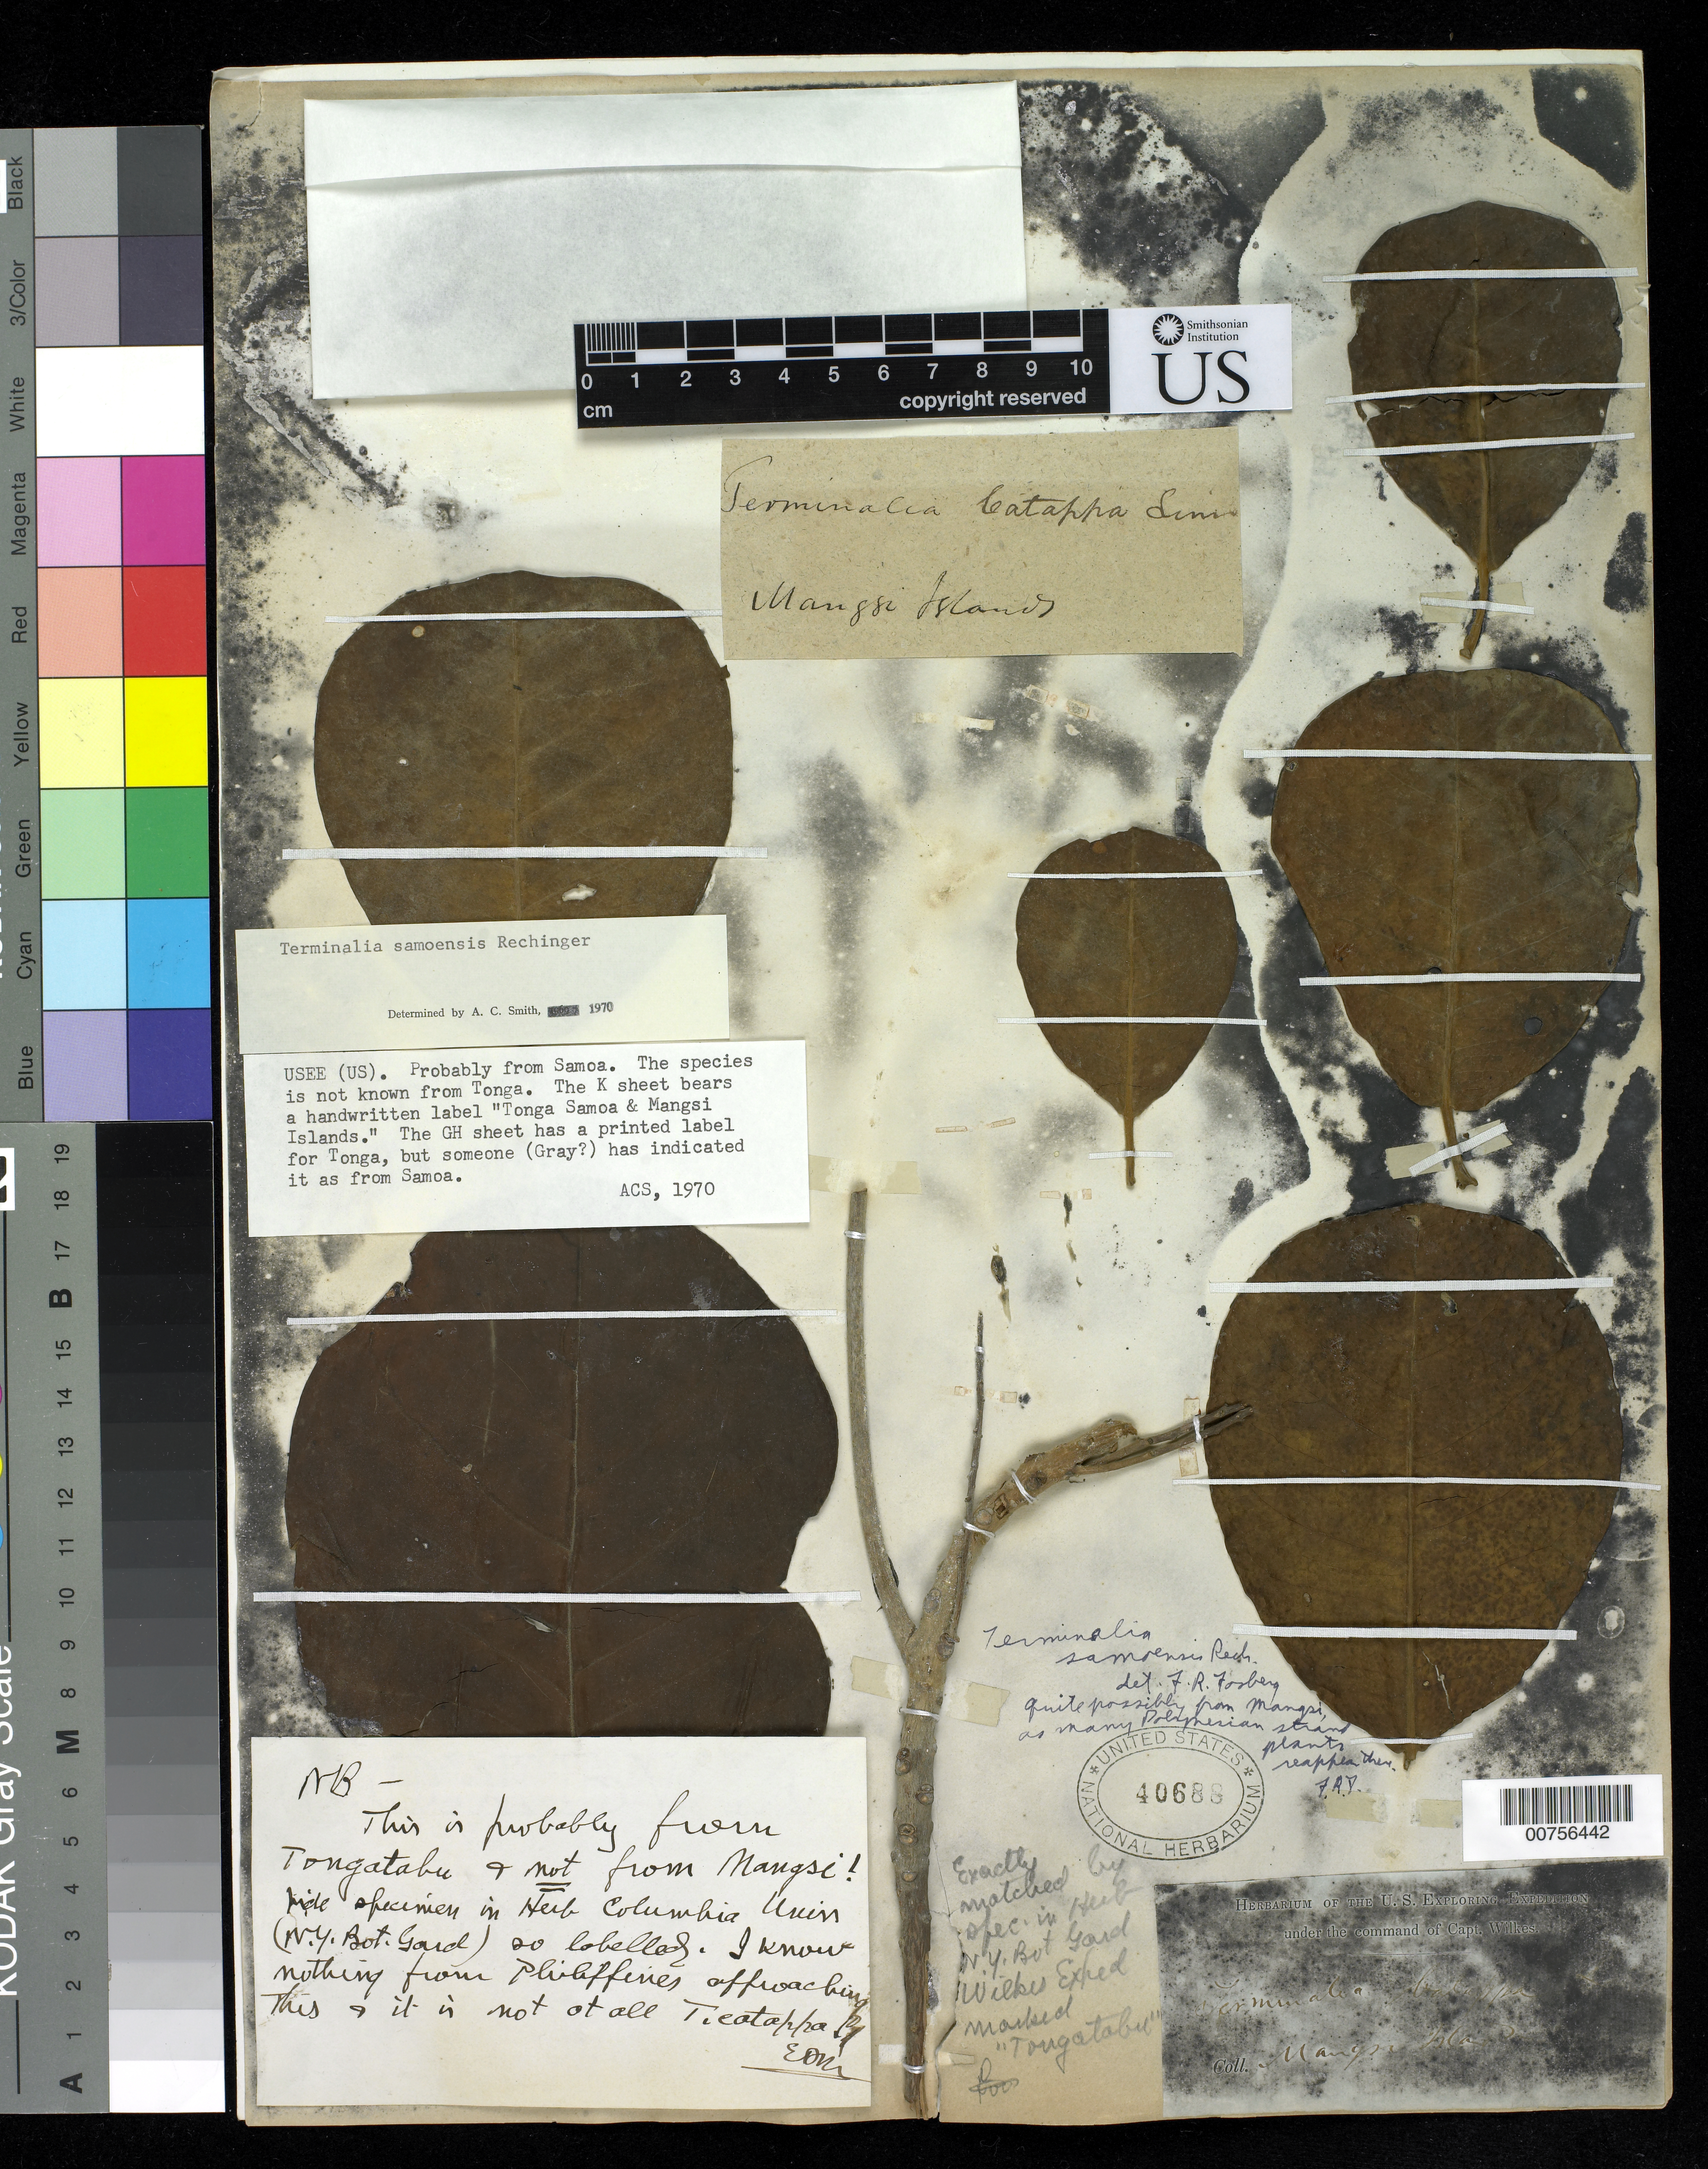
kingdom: Plantae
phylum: Tracheophyta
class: Magnoliopsida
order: Myrtales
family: Combretaceae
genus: Terminalia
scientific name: Terminalia samoensis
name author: Rech.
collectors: Wilkes Explor. Exped.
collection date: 1838/1842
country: Philippines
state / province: Mimaropa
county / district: Palawan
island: Mangsi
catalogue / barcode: US 40688